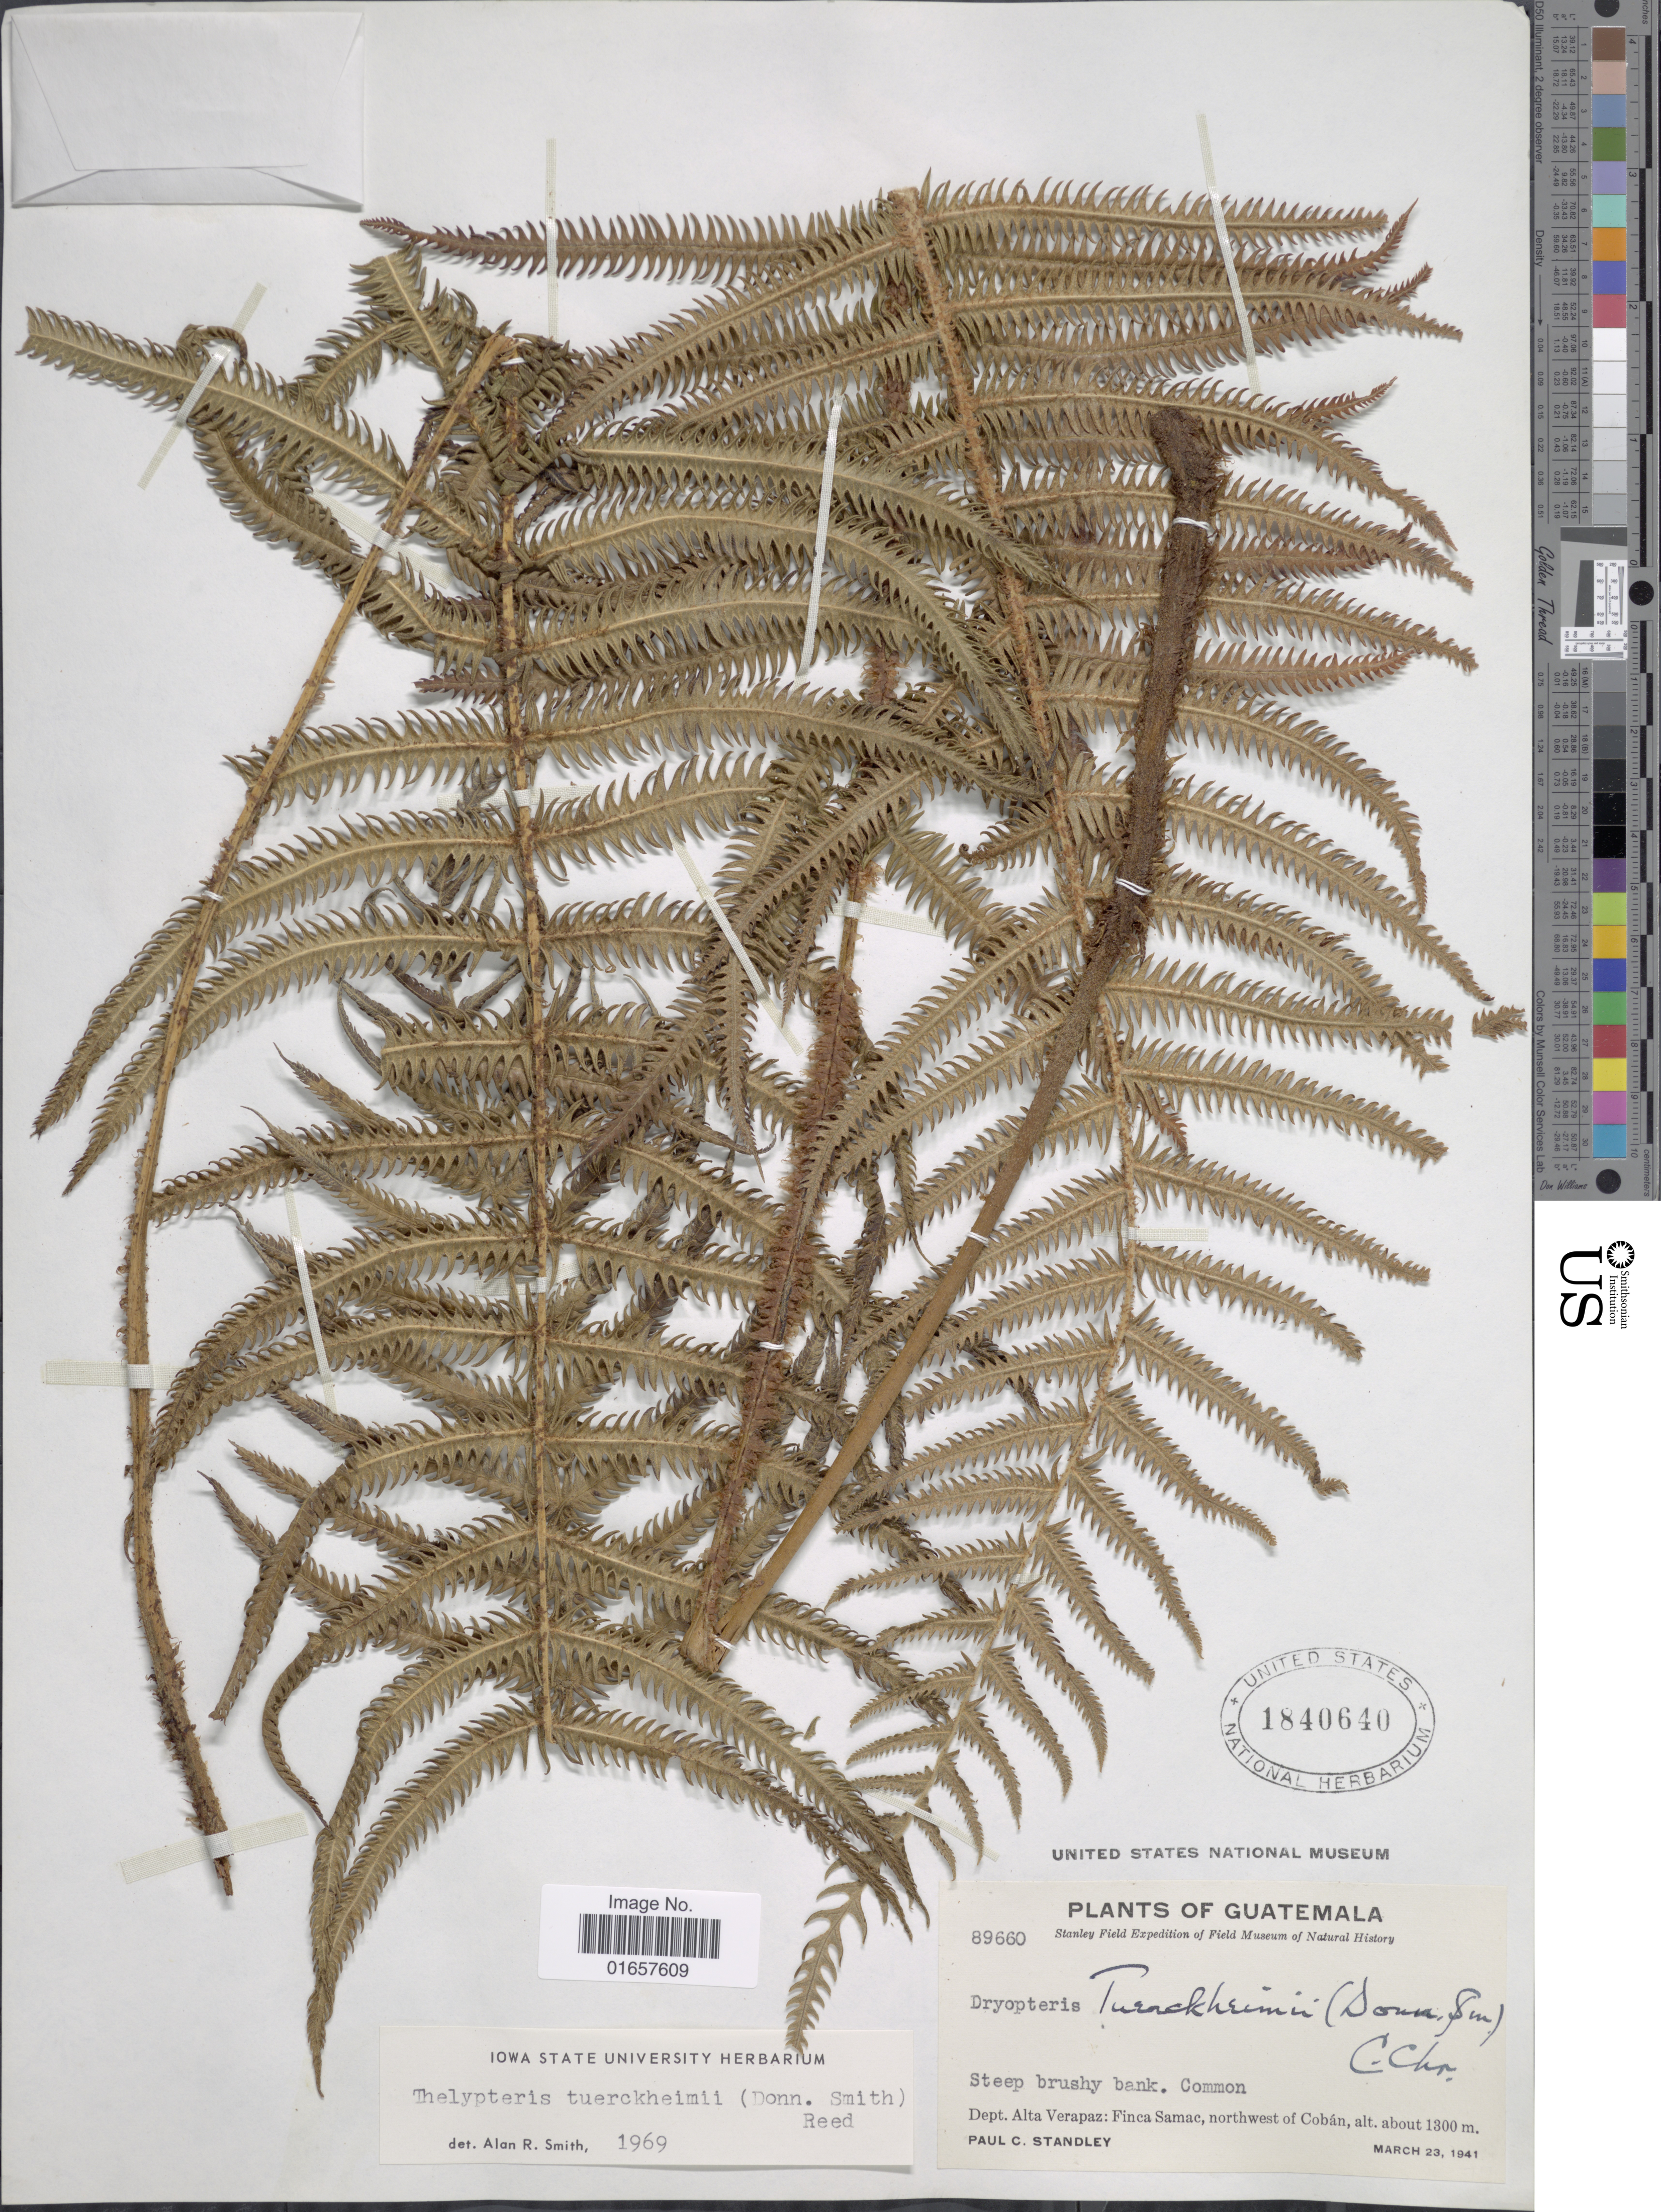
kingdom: Plantae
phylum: Tracheophyta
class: Polypodiopsida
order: Polypodiales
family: Thelypteridaceae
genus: Christella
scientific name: Christella tuerckheimii comb. ined.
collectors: P. C. Standley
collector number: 89660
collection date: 1941-03-23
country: Guatemala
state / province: Alta Verapaz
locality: Guatemala, Dept. Alta Verpaz: Finca Samac, northwest of Cobán.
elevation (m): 1300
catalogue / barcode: US 1840640